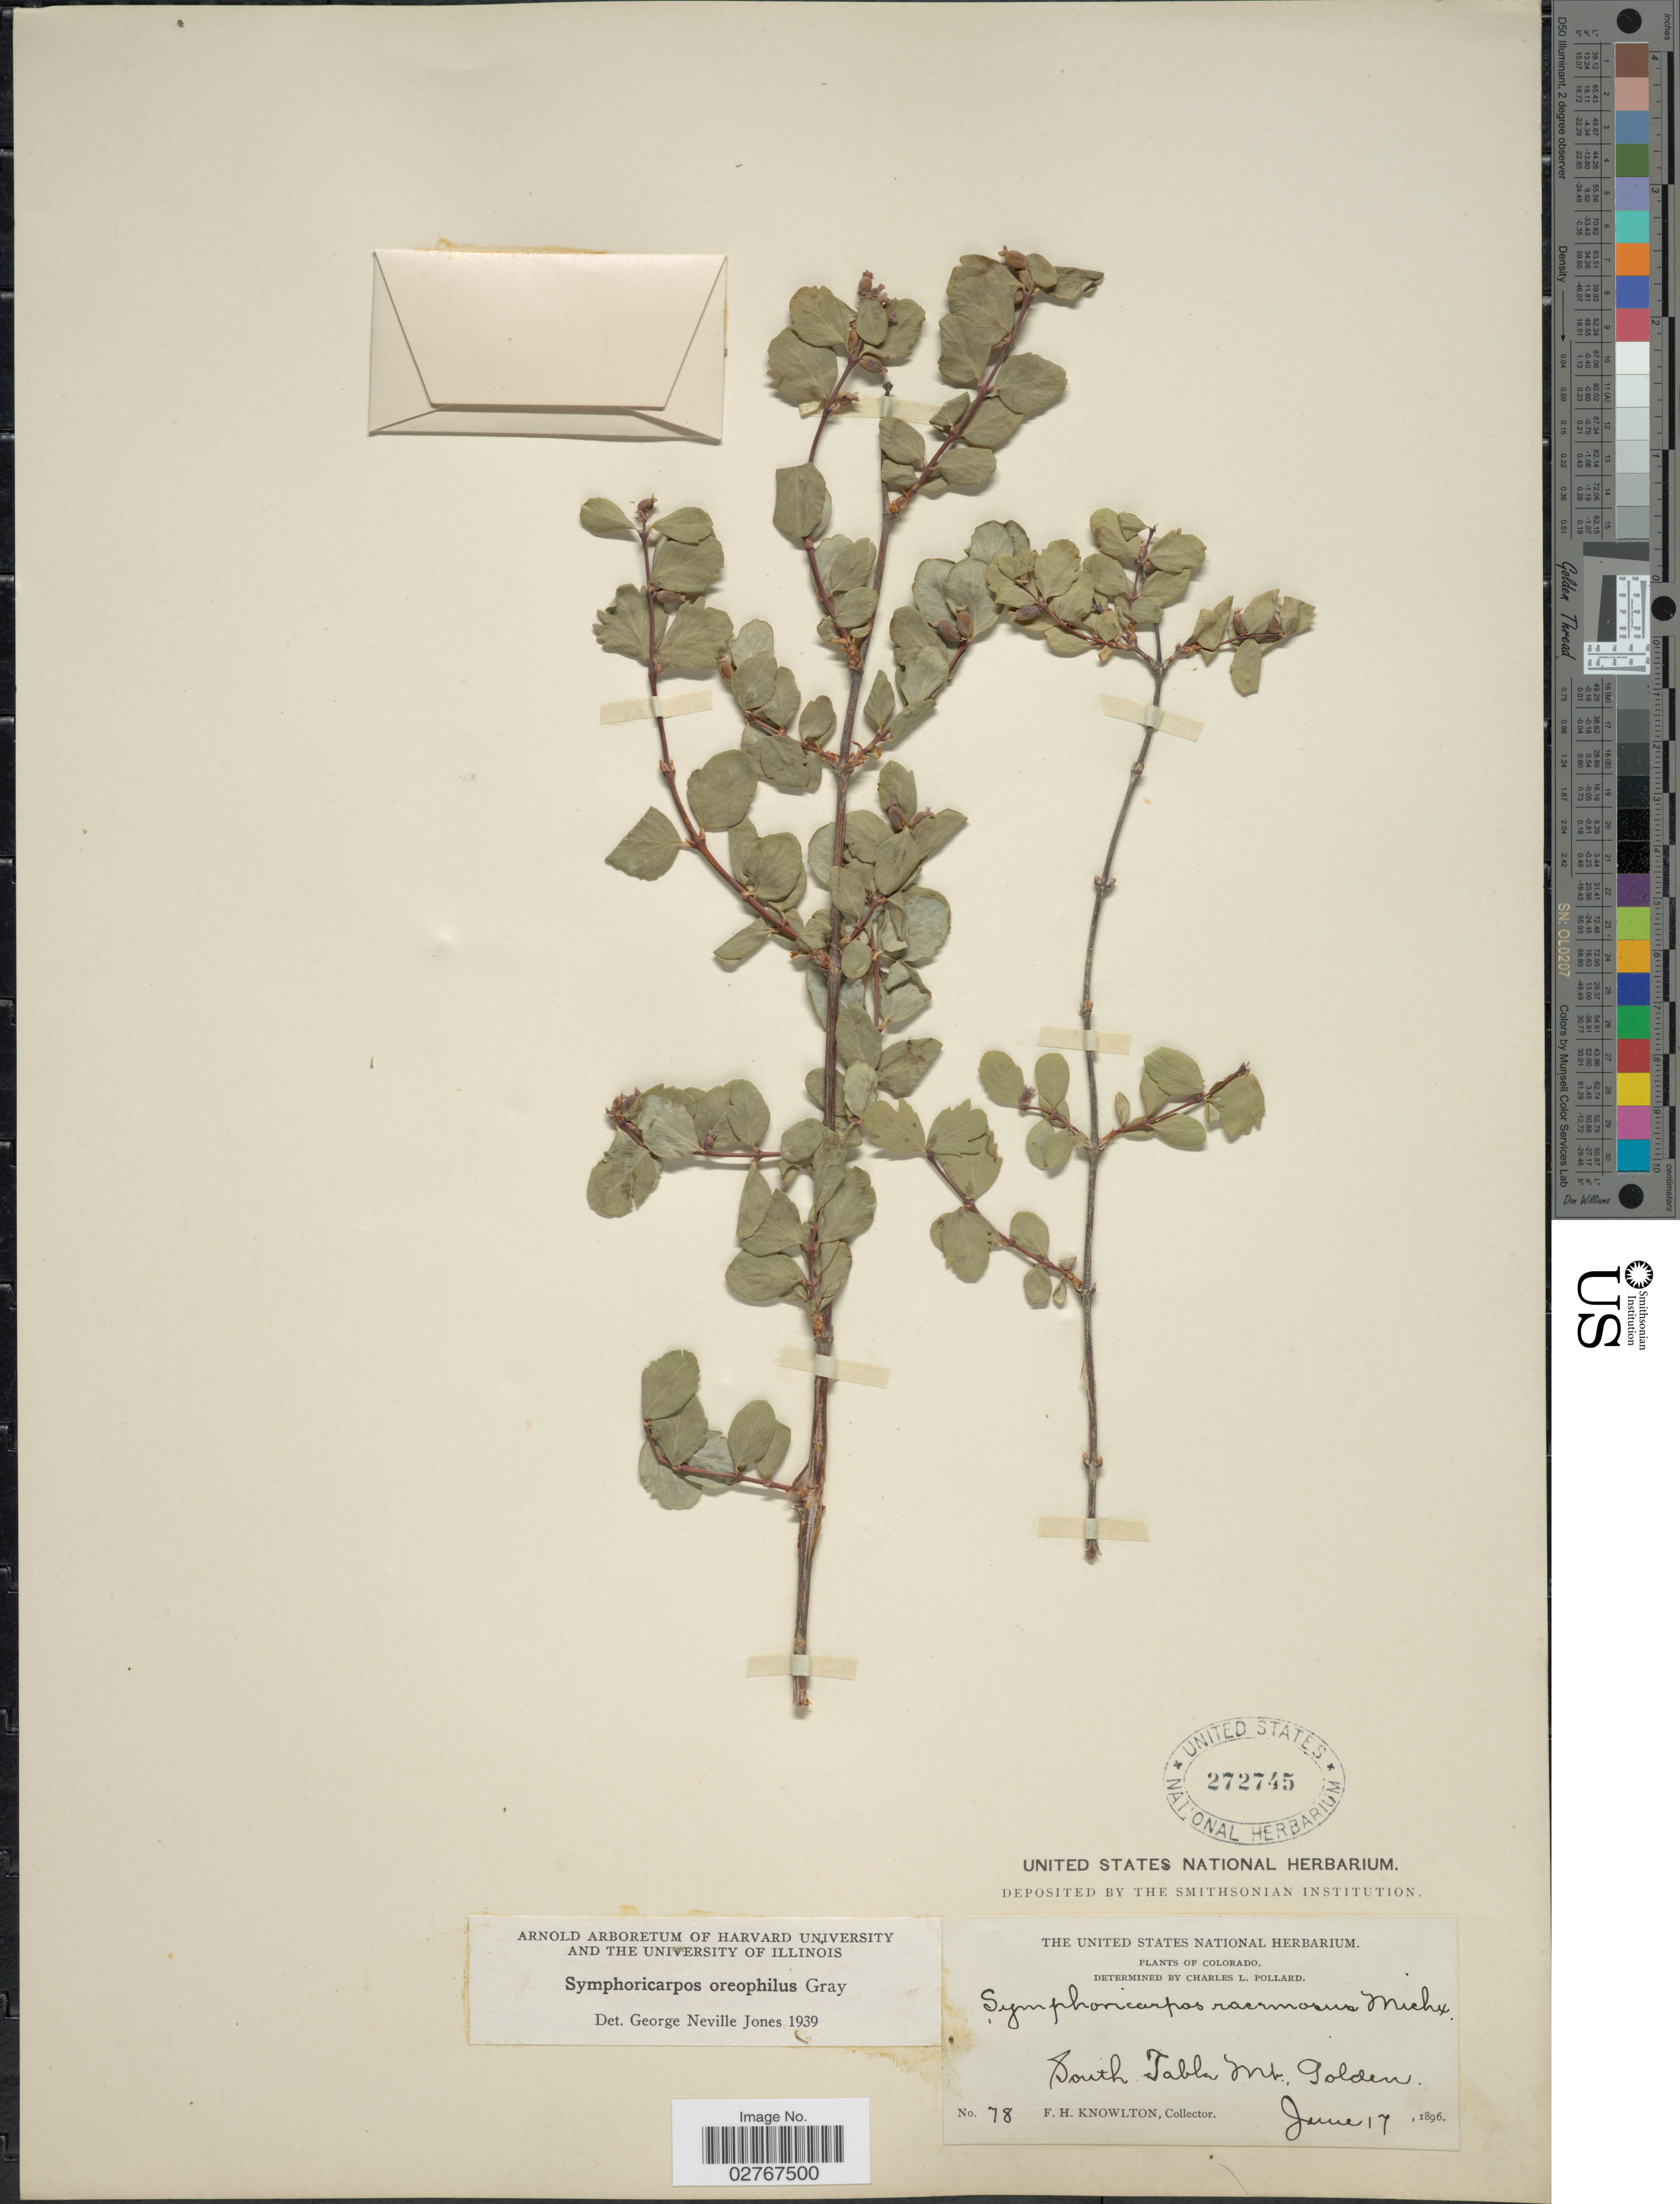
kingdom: Plantae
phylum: Tracheophyta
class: Magnoliopsida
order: Dipsacales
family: Caprifoliaceae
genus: Symphoricarpos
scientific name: Symphoricarpos oreophilus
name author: A. Gray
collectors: F. H. Knowlton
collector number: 78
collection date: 1896-06-17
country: United States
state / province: Colorado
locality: South Table Mt., Golden.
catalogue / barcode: US 272745